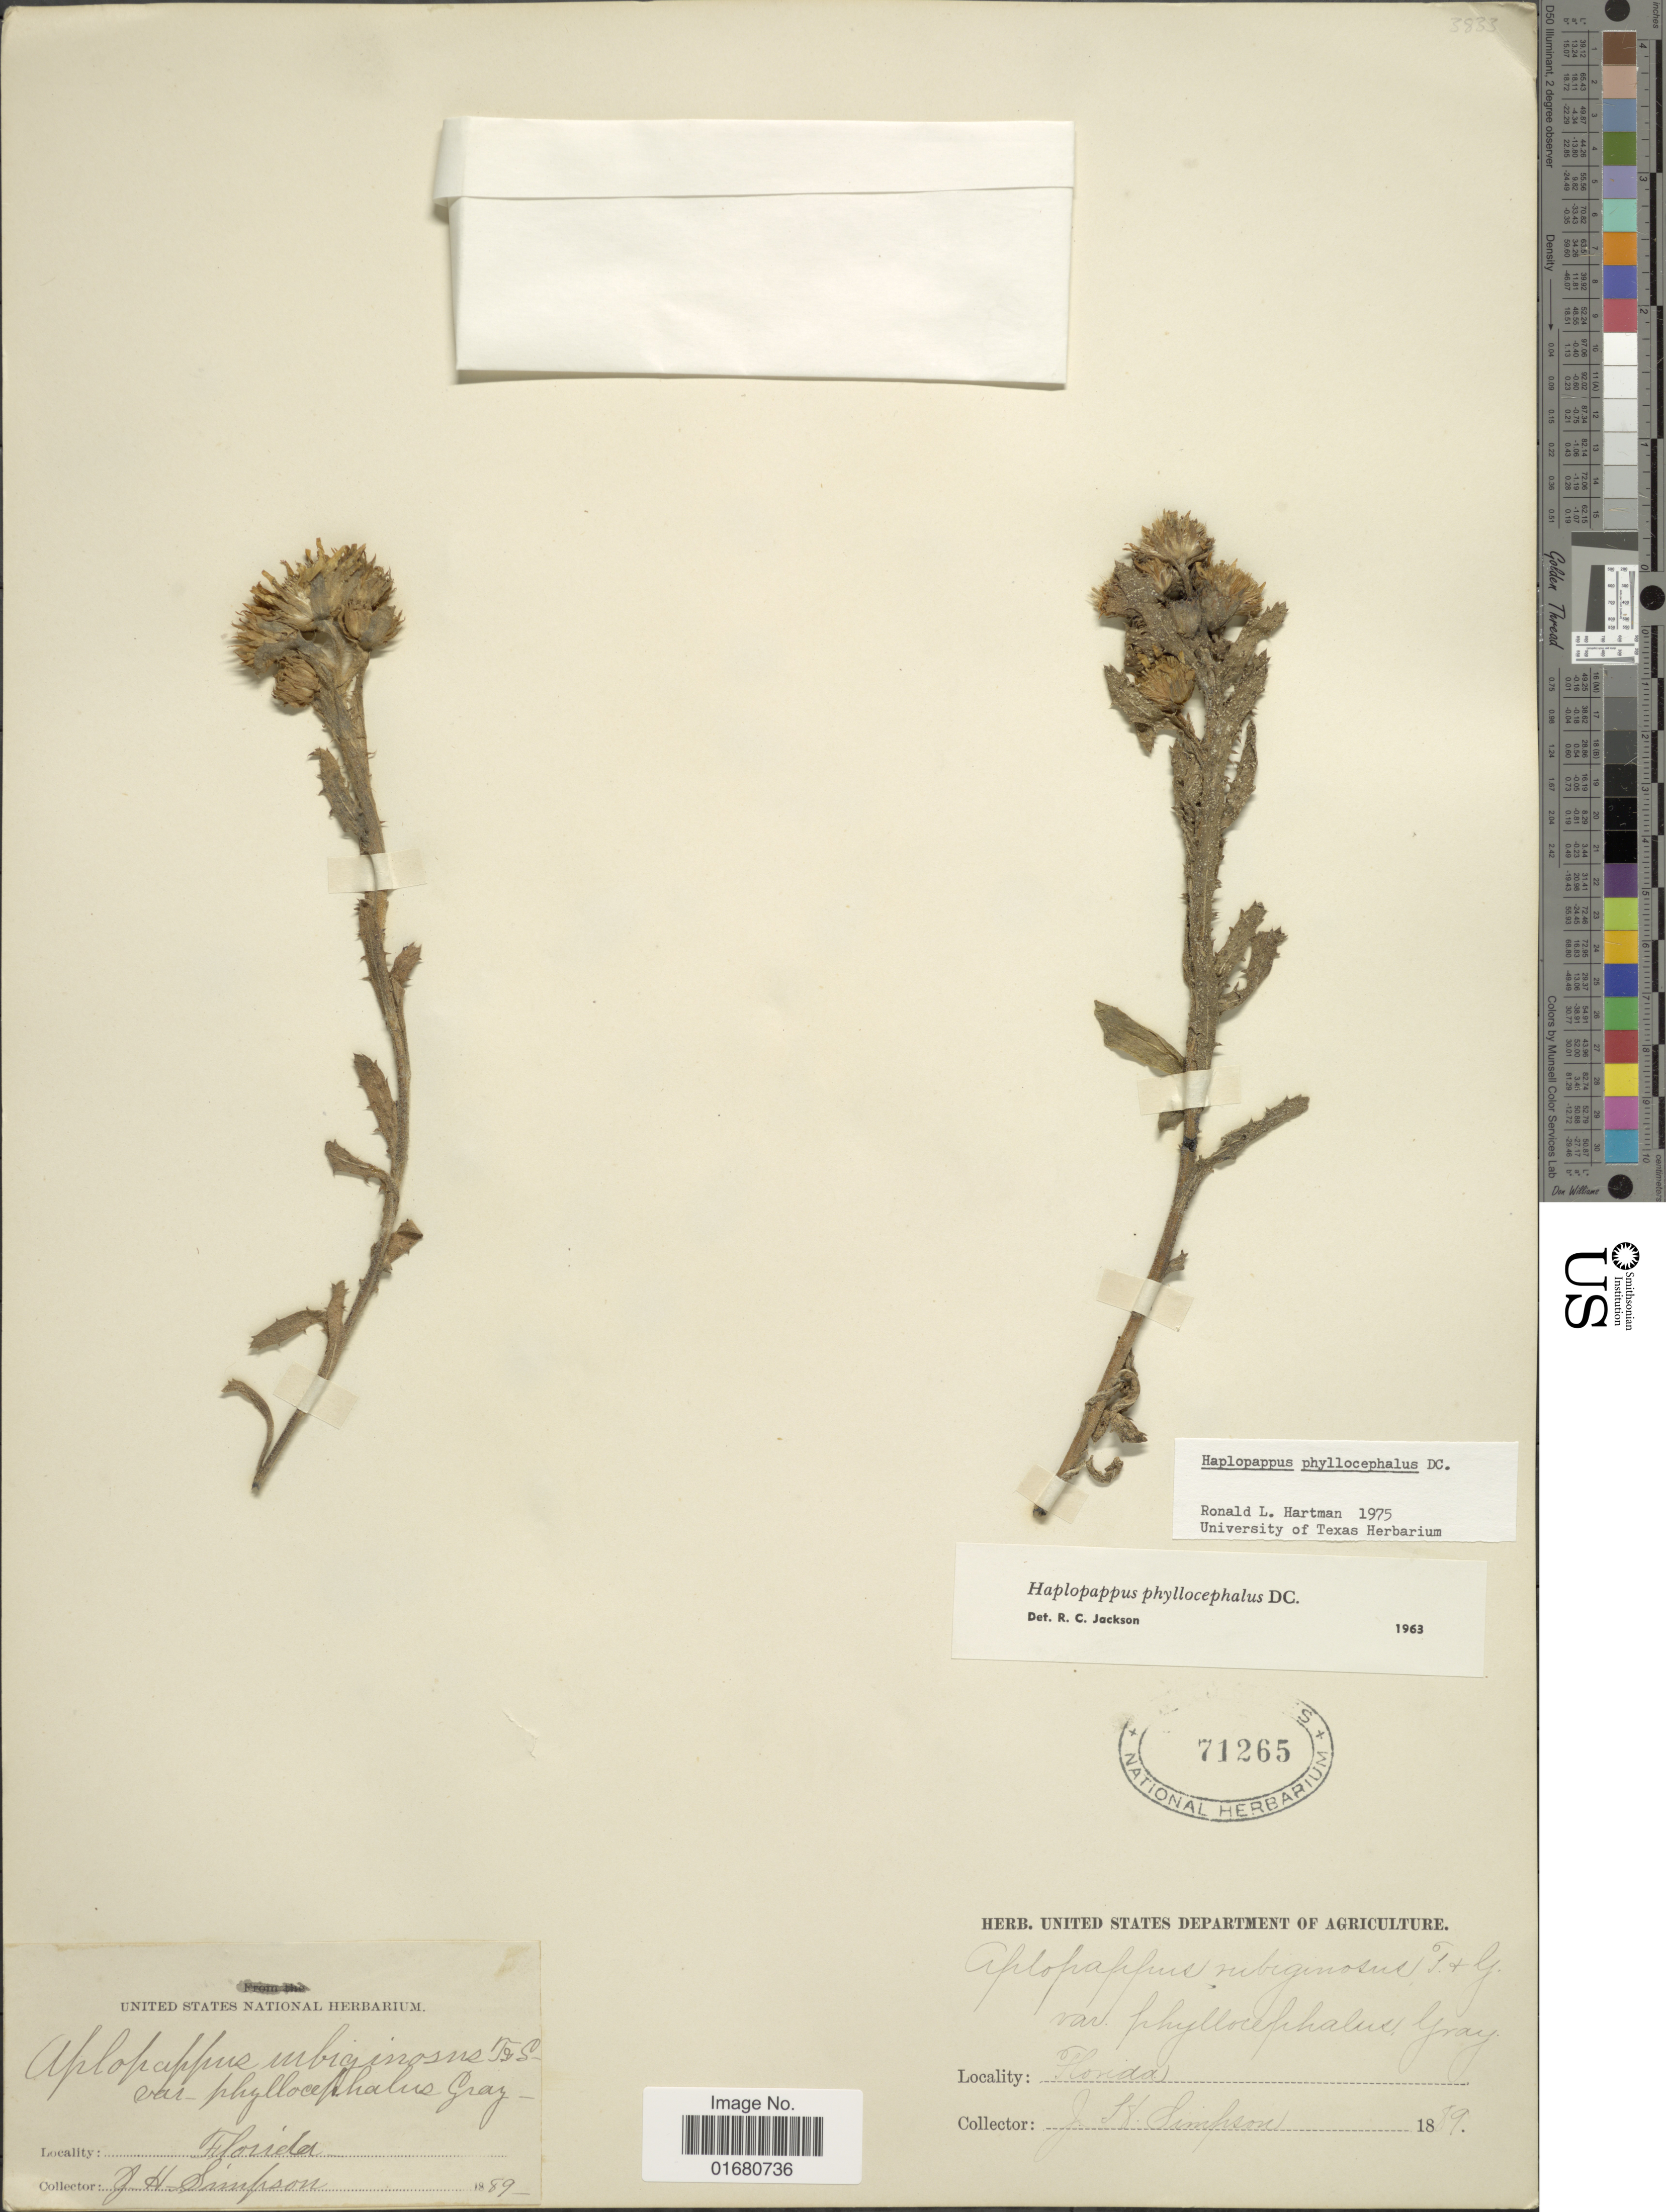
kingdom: Plantae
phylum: Tracheophyta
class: Magnoliopsida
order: Asterales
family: Asteraceae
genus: Rayjacksonia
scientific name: Rayjacksonia phyllocephala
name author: (DC.) R.L. Hartm. & M.A. Lane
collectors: J. H. Simpson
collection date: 1889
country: United States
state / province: Florida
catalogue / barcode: US 71265